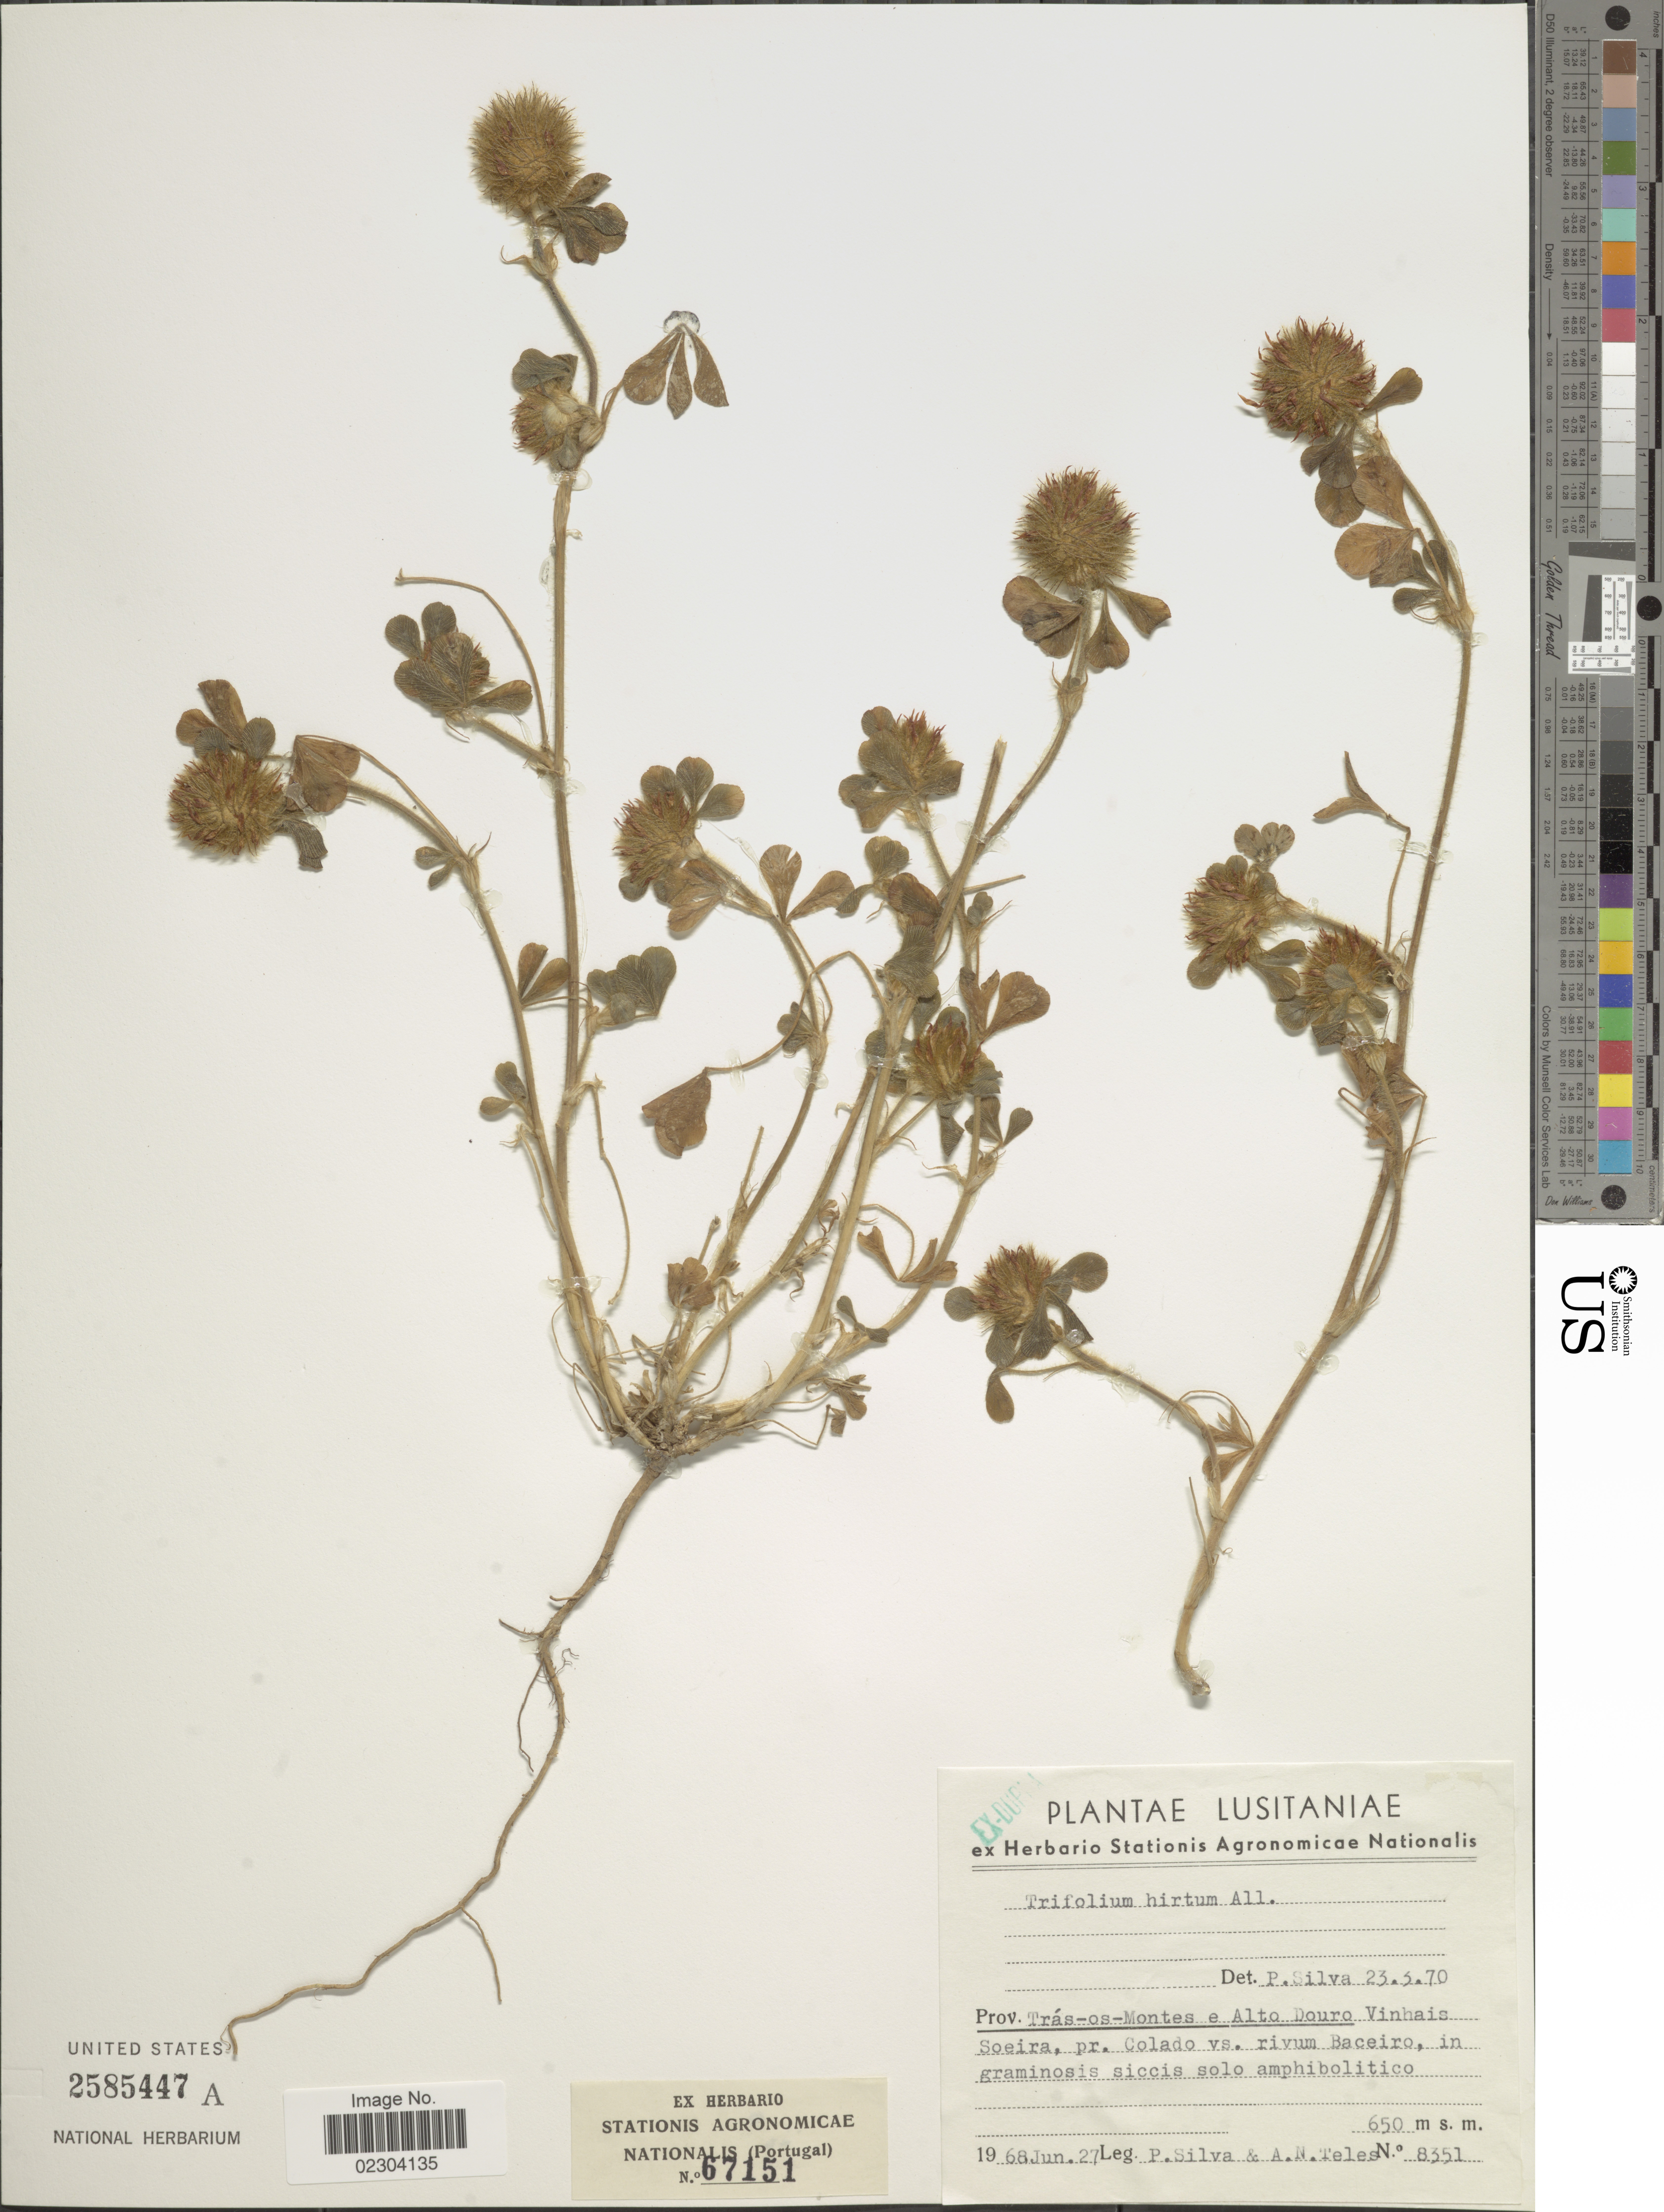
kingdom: Plantae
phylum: Tracheophyta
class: Magnoliopsida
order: Fabales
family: Fabaceae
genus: Trifolium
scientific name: Trifolium hirtum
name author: All.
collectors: P. Silva & A. Teles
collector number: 8351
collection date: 1968-06-27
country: Portugal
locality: Lusitaniae. Prov. Tras- os- Montes e Alto Douro Vinhais Soeira, pr. Colado vs. rivum Baceiro, in graminosis siccis solo amphibolitico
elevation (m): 650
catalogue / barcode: US 2585447A